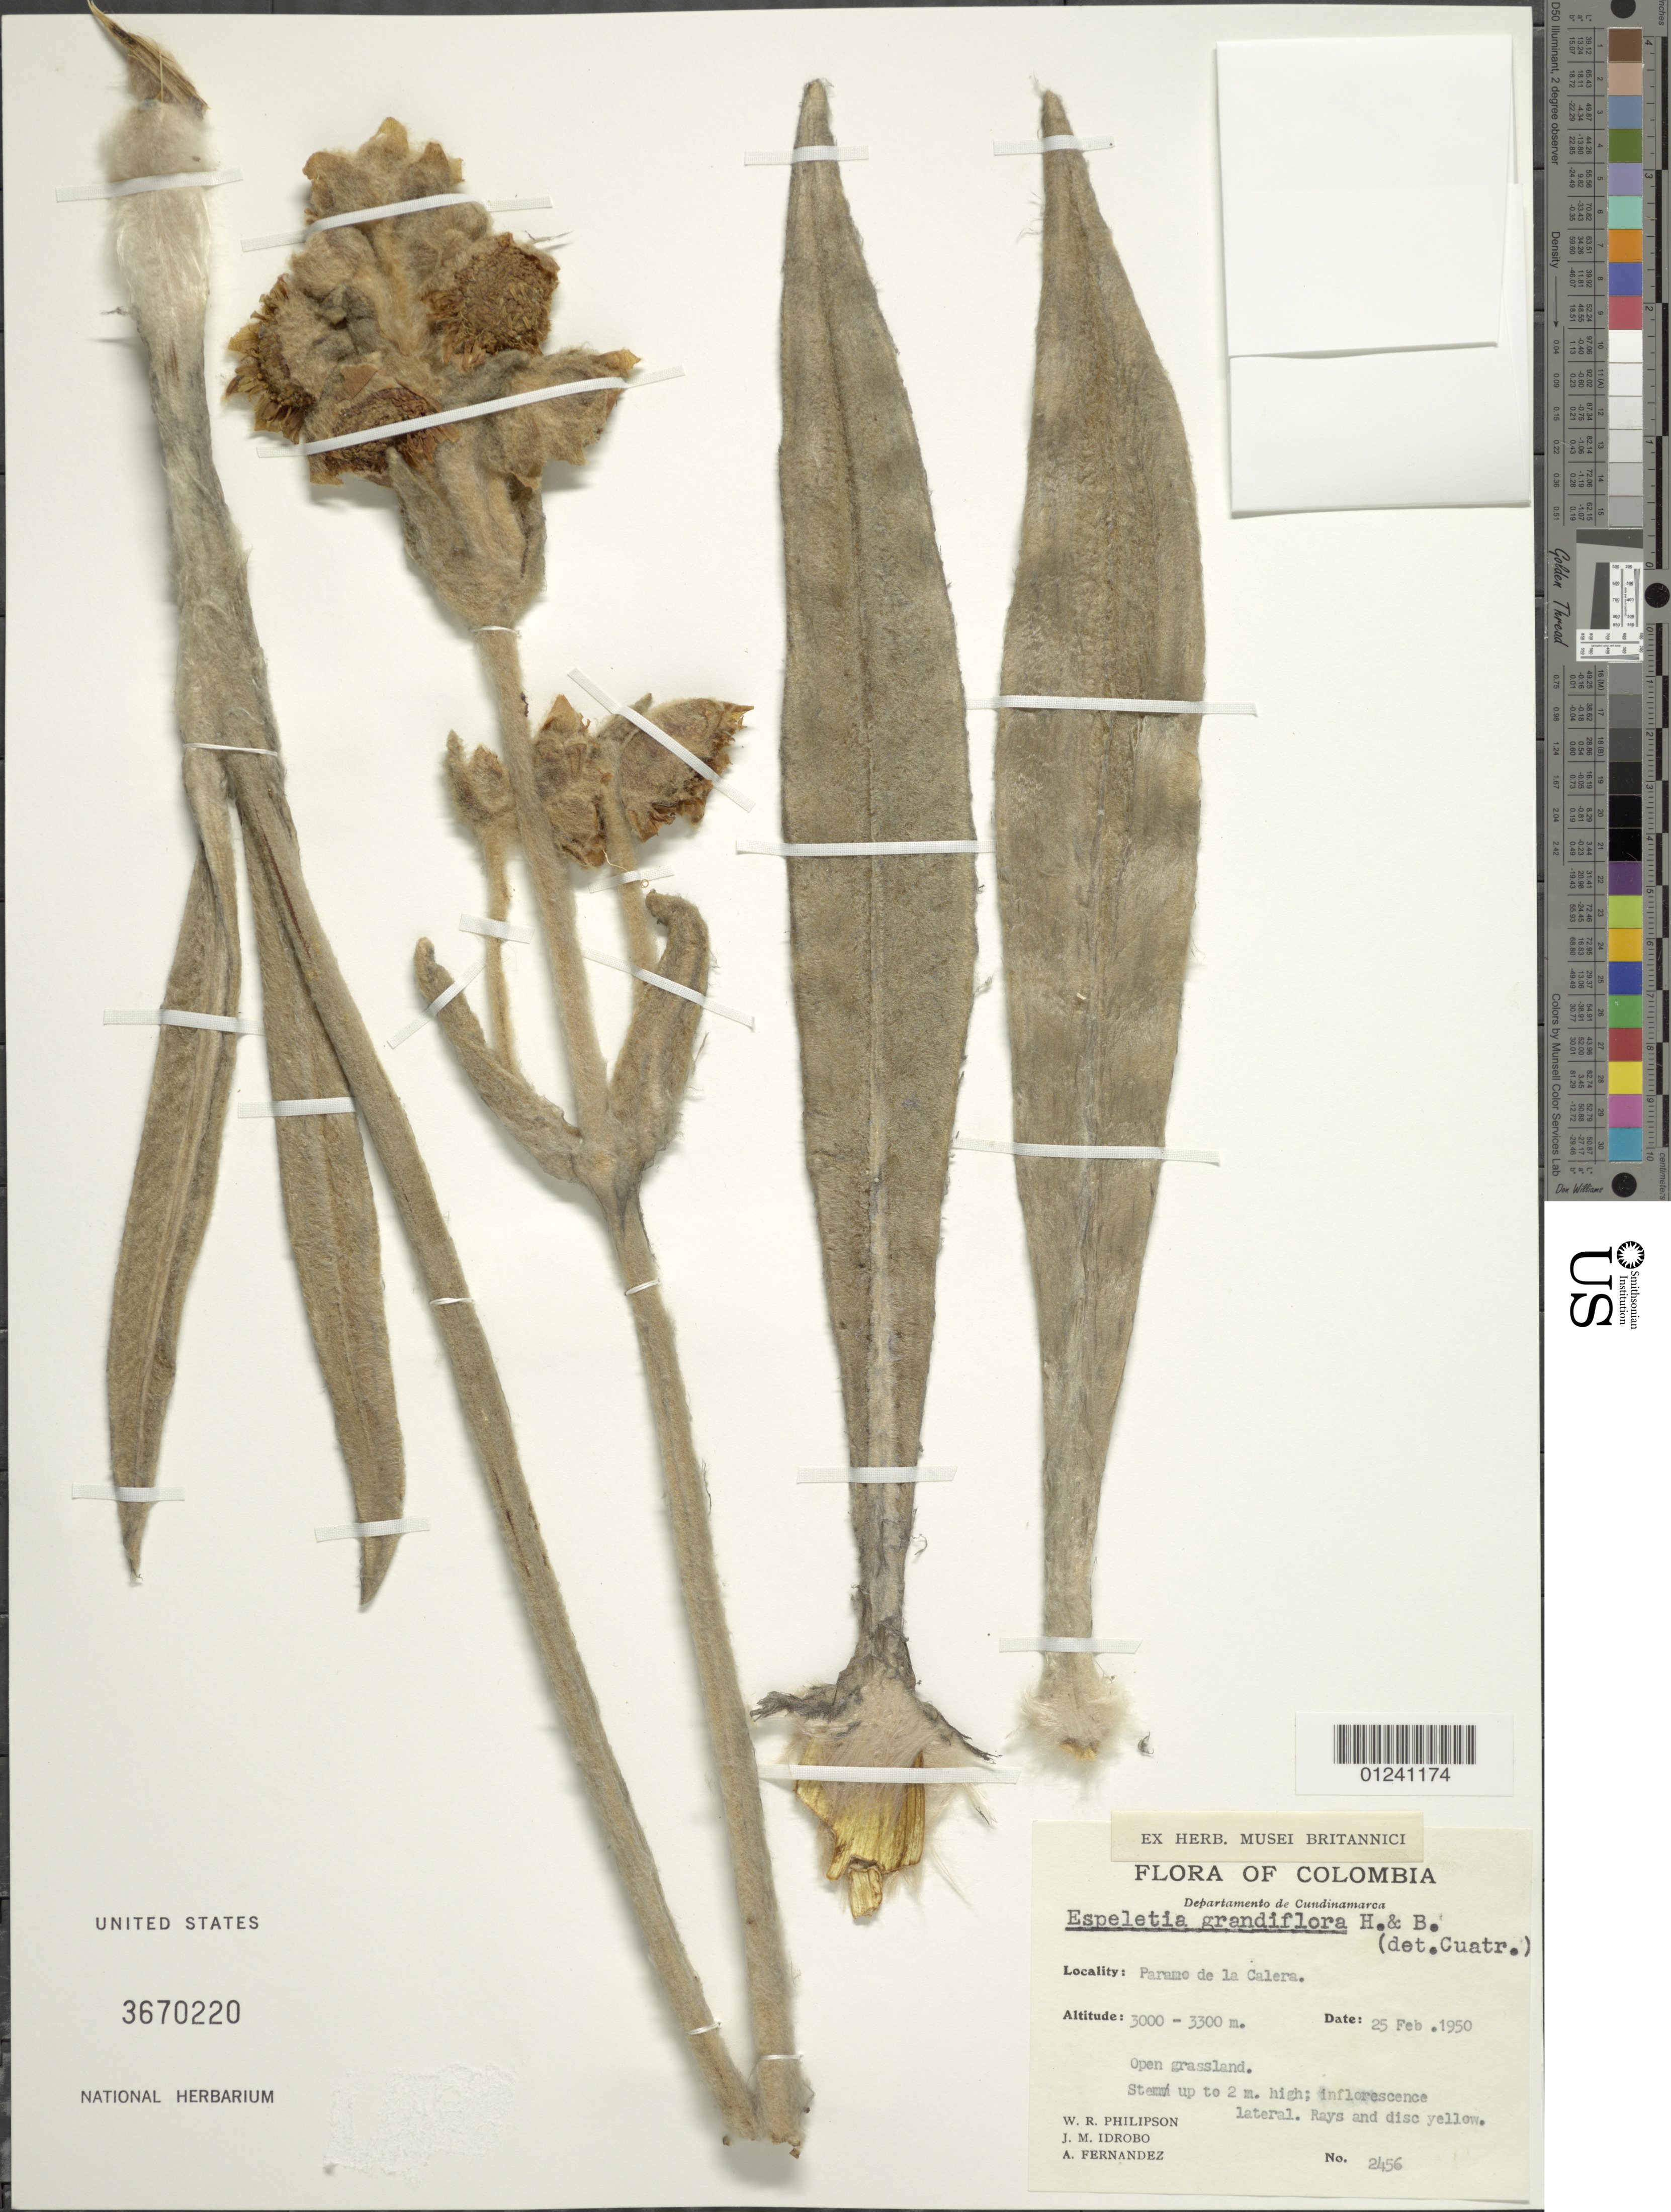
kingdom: Plantae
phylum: Tracheophyta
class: Magnoliopsida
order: Asterales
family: Asteraceae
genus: Espeletia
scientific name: Espeletia grandiflora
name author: Humb. & Bonpl.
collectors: W. R. Philipson, J. M. Idrobo & A. Fernández-Pérez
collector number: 2456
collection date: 1950-02-25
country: Colombia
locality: Paramo de la Calera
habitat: Open grassland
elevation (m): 3000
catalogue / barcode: US 3670220